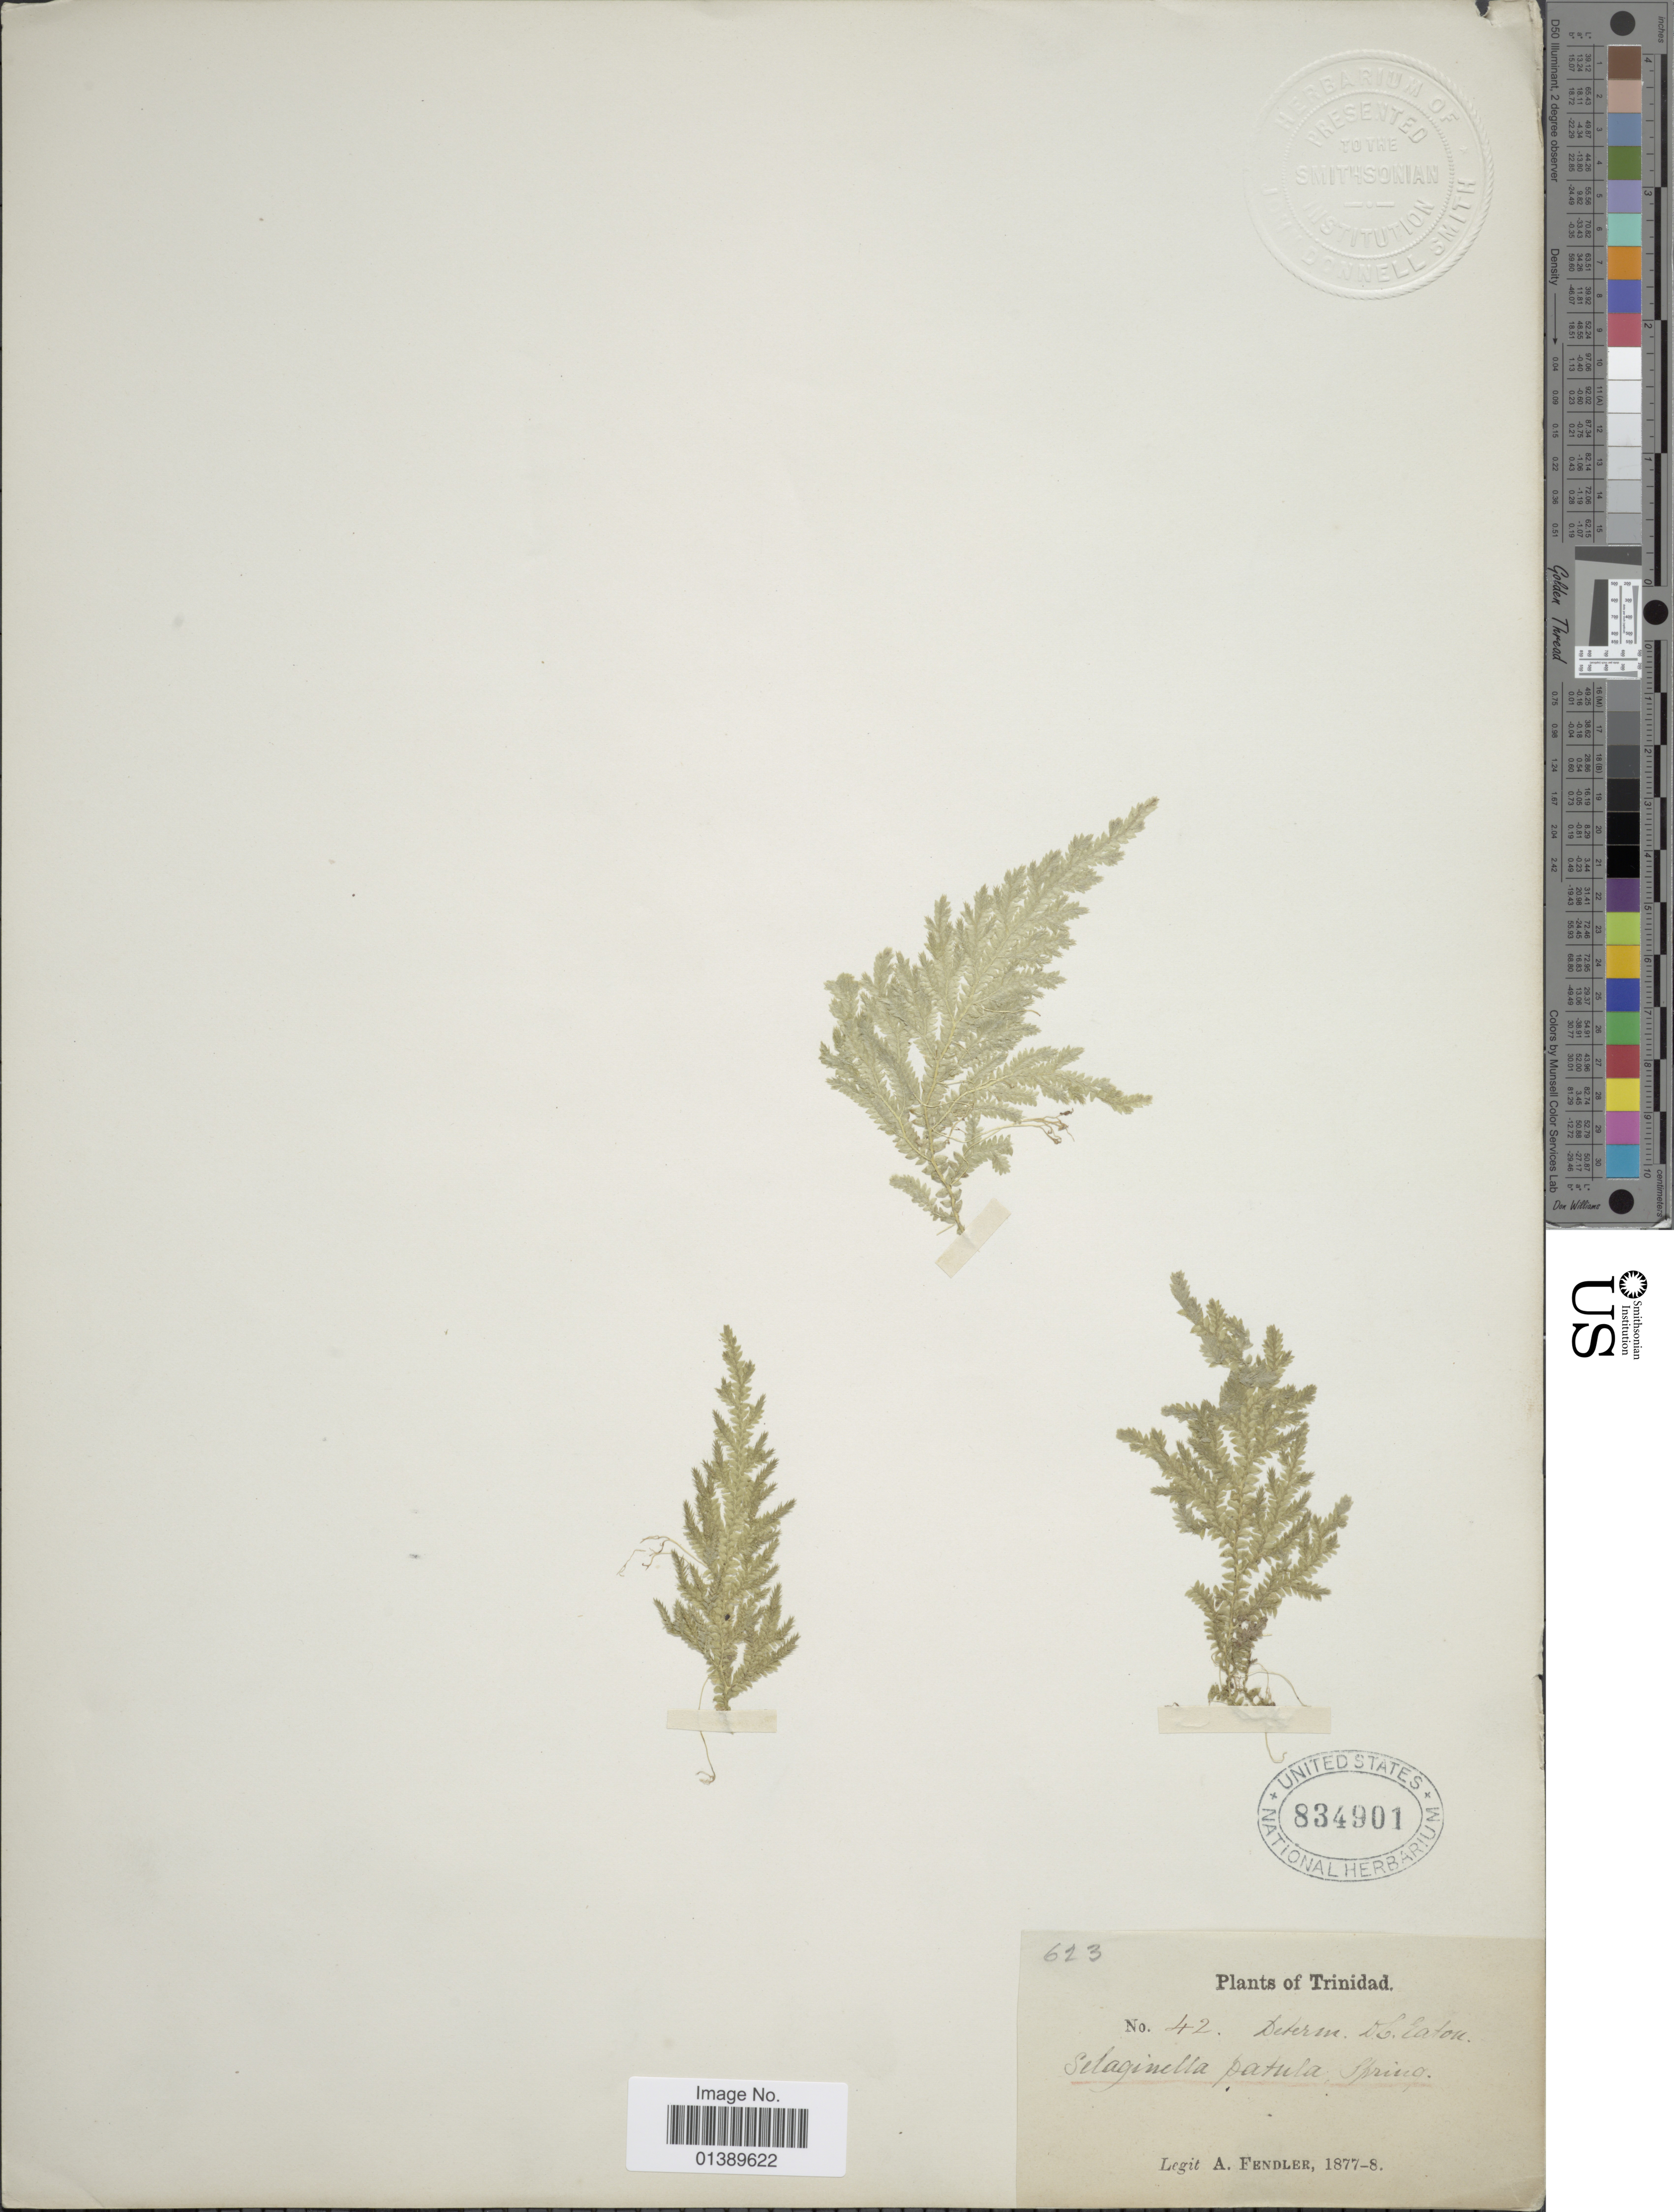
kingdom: Plantae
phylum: Tracheophyta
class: Lycopodiopsida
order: Selaginellales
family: Selaginellaceae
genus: Selaginella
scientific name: Selaginella flagellata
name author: Spring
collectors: A. Fendler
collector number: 42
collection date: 1877/1878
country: Trinidad and Tobago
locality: Trinidad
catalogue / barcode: US 834901